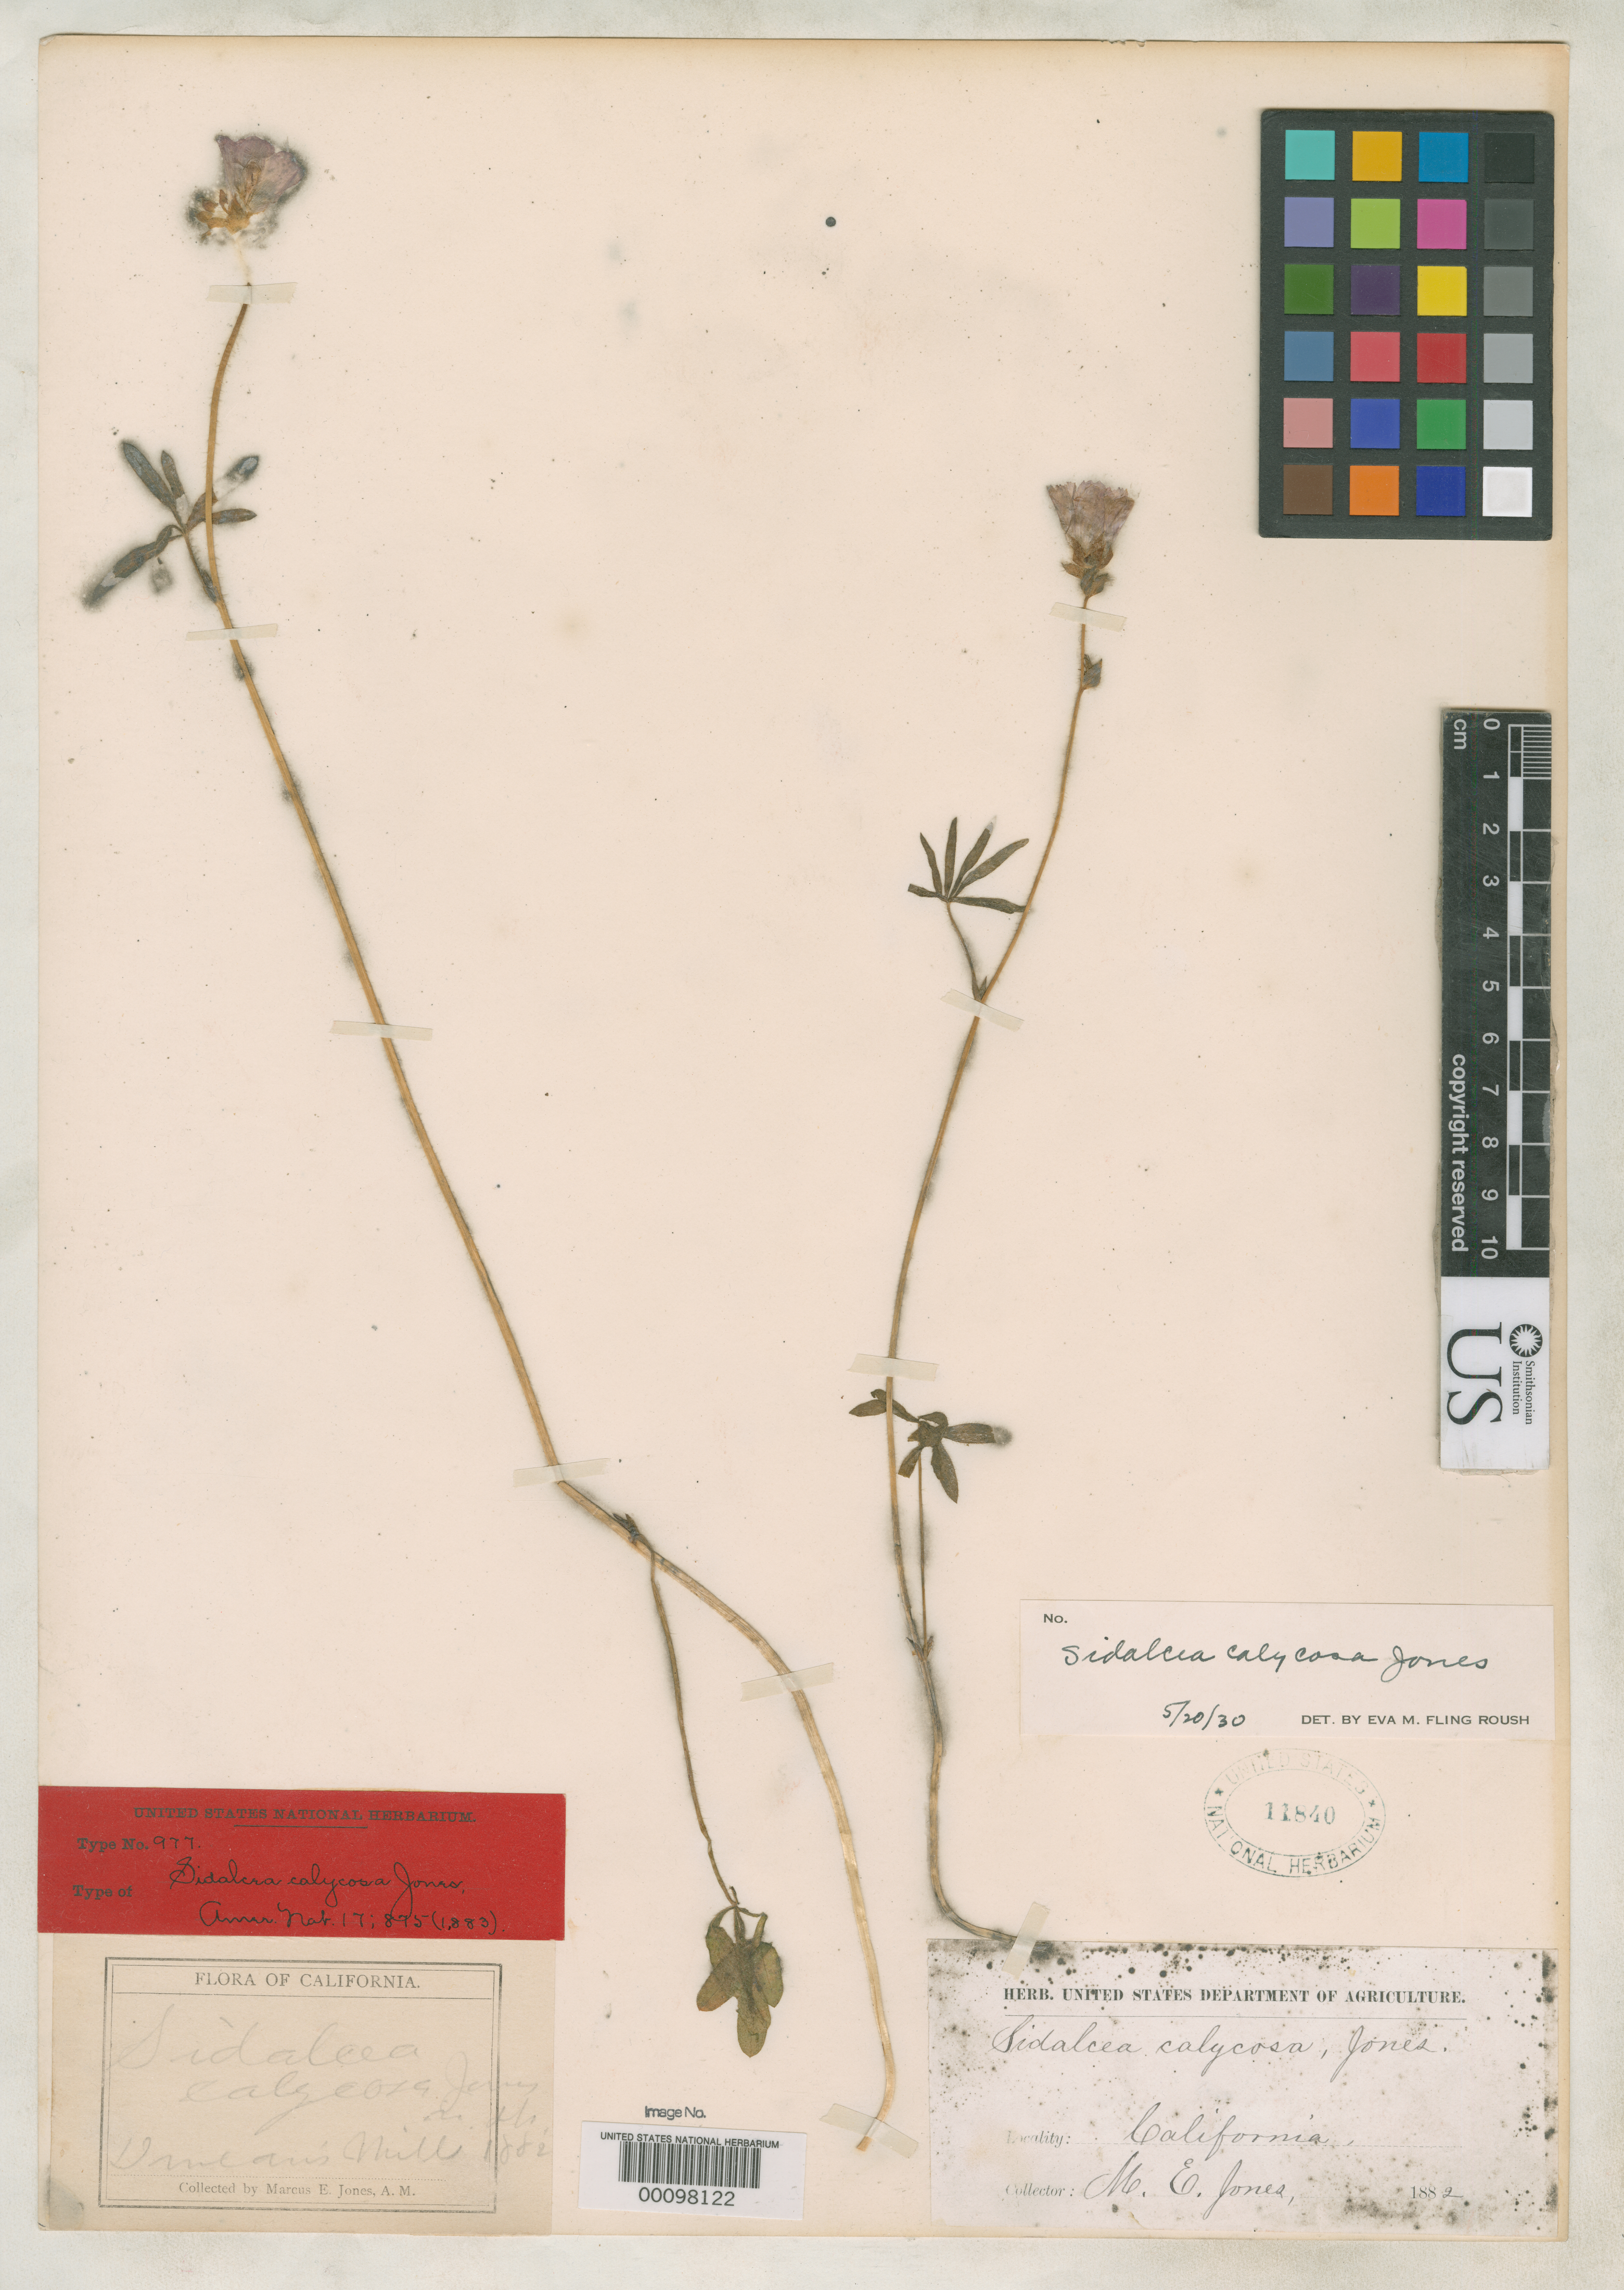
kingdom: Plantae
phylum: Tracheophyta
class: Magnoliopsida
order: Malvales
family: Malvaceae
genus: Sidalcea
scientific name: Sidalcea calycosa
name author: M.E. Jones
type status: Isotype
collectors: M. E. Jones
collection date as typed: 17 Jun 1882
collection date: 1882-06-17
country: United States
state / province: California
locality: Duncan's Mill.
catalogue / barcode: US 11840